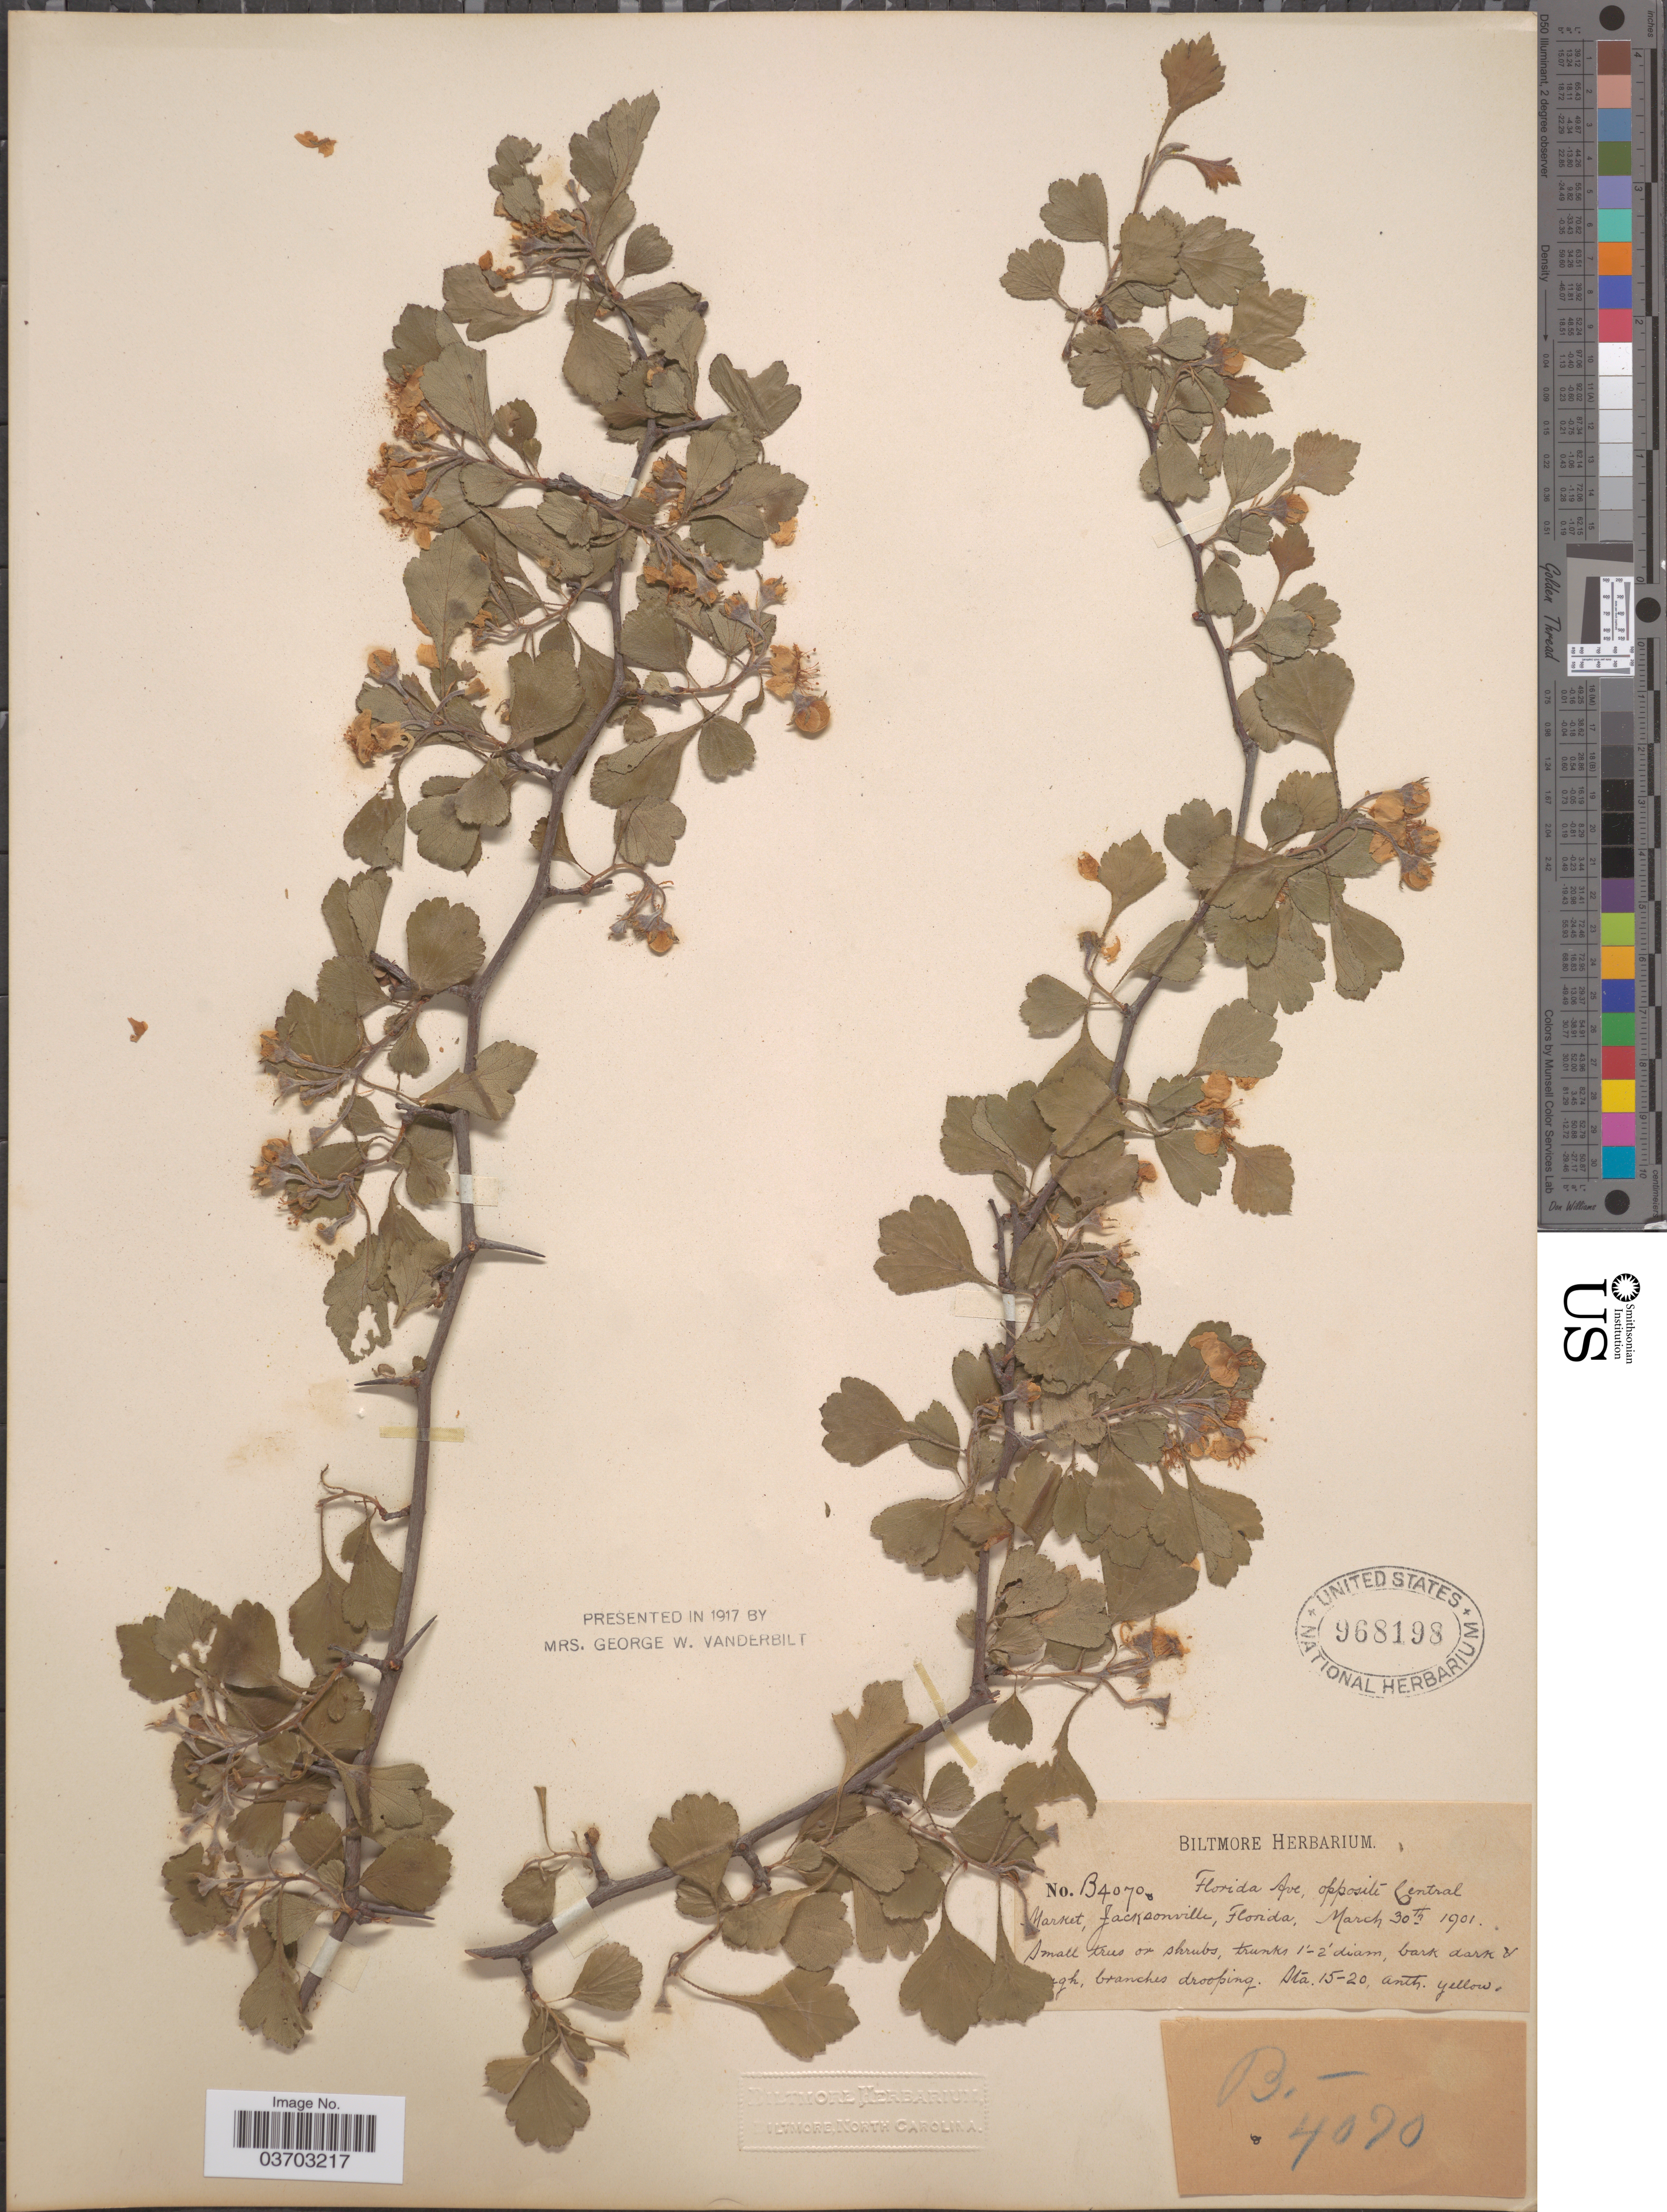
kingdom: Plantae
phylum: Tracheophyta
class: Magnoliopsida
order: Rosales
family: Rosaceae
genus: Crataegus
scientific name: Crataegus sp.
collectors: ex herb. Biltmore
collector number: B4070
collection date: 1901-03-30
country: United States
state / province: Florida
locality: Central Market, Jacksonville.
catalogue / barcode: US 968198